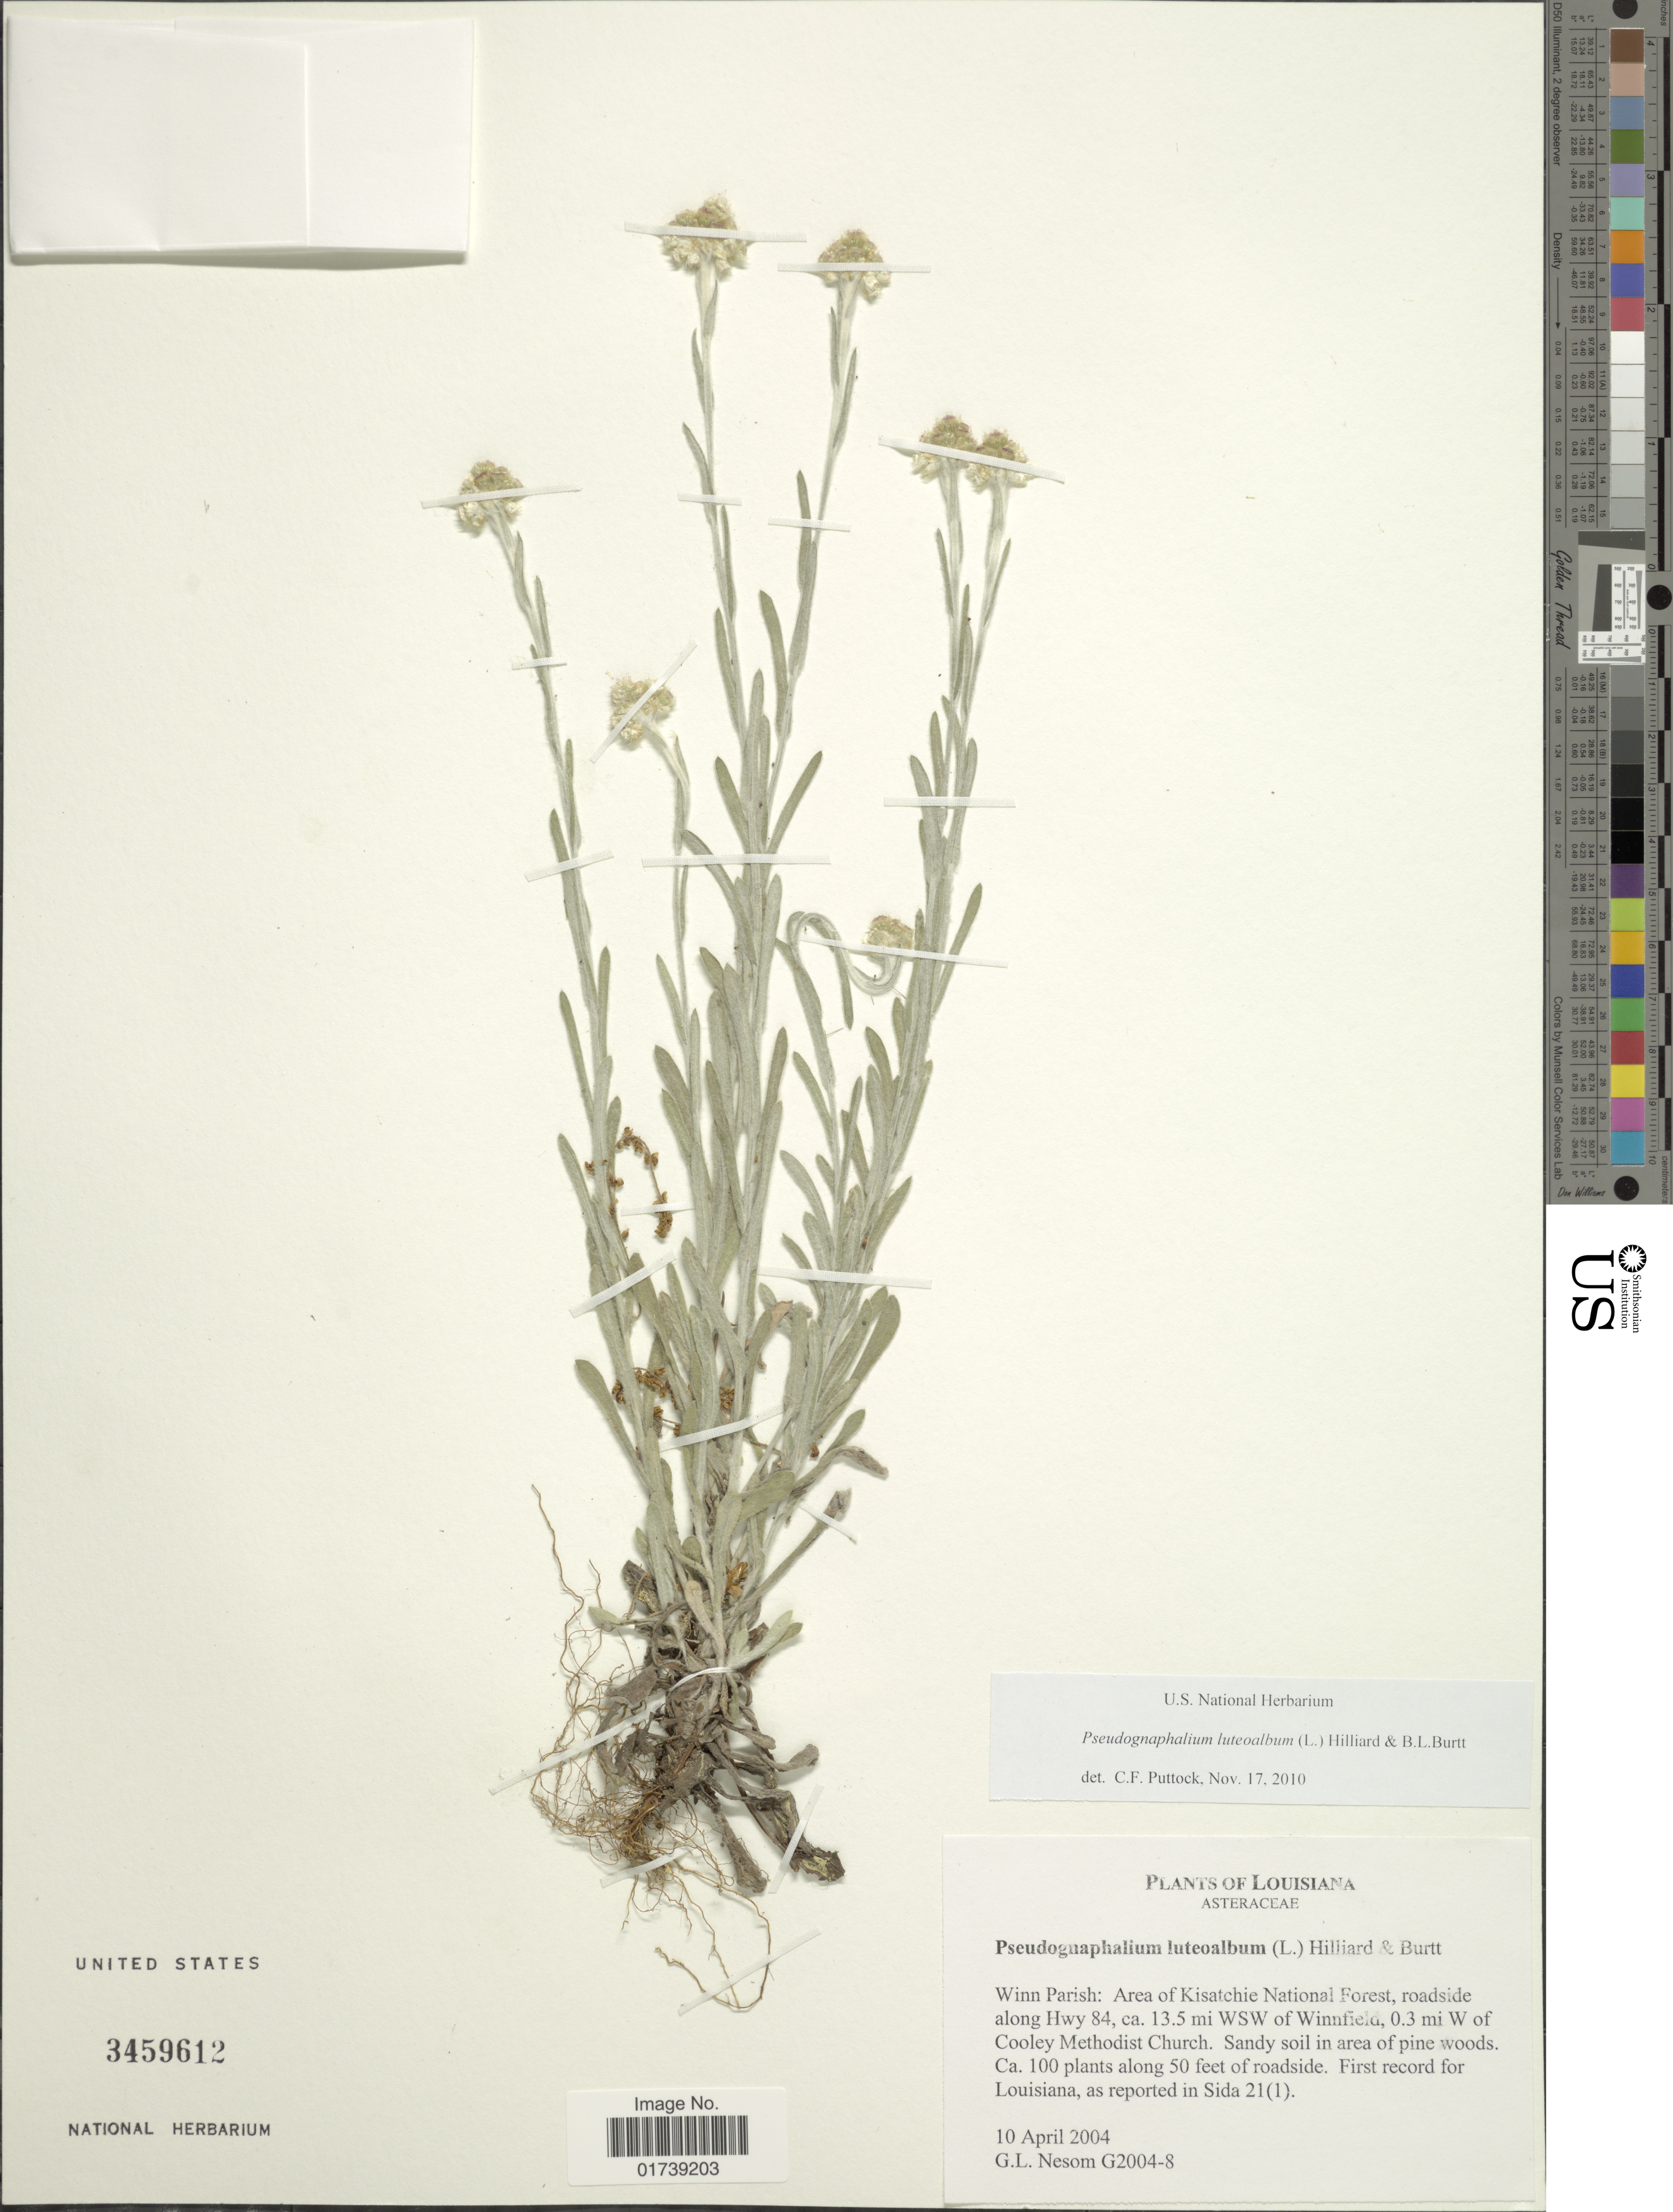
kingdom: Plantae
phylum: Tracheophyta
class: Magnoliopsida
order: Asterales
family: Asteraceae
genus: Pseudognaphalium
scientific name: Pseudognaphalium luteoalbum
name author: (L.) Hilliard & B.L. Burtt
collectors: G. L. Nesom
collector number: G2004-8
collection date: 2004-04-10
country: United States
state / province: Louisiana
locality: Winn Parish: Area of Kisatchie Natiional Forest, roadside along Hwy 84, ca. 13.5 mi WSW of Winnfield, 0.3 mi W of Cooley Methodist Church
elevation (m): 15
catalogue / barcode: US 3459612